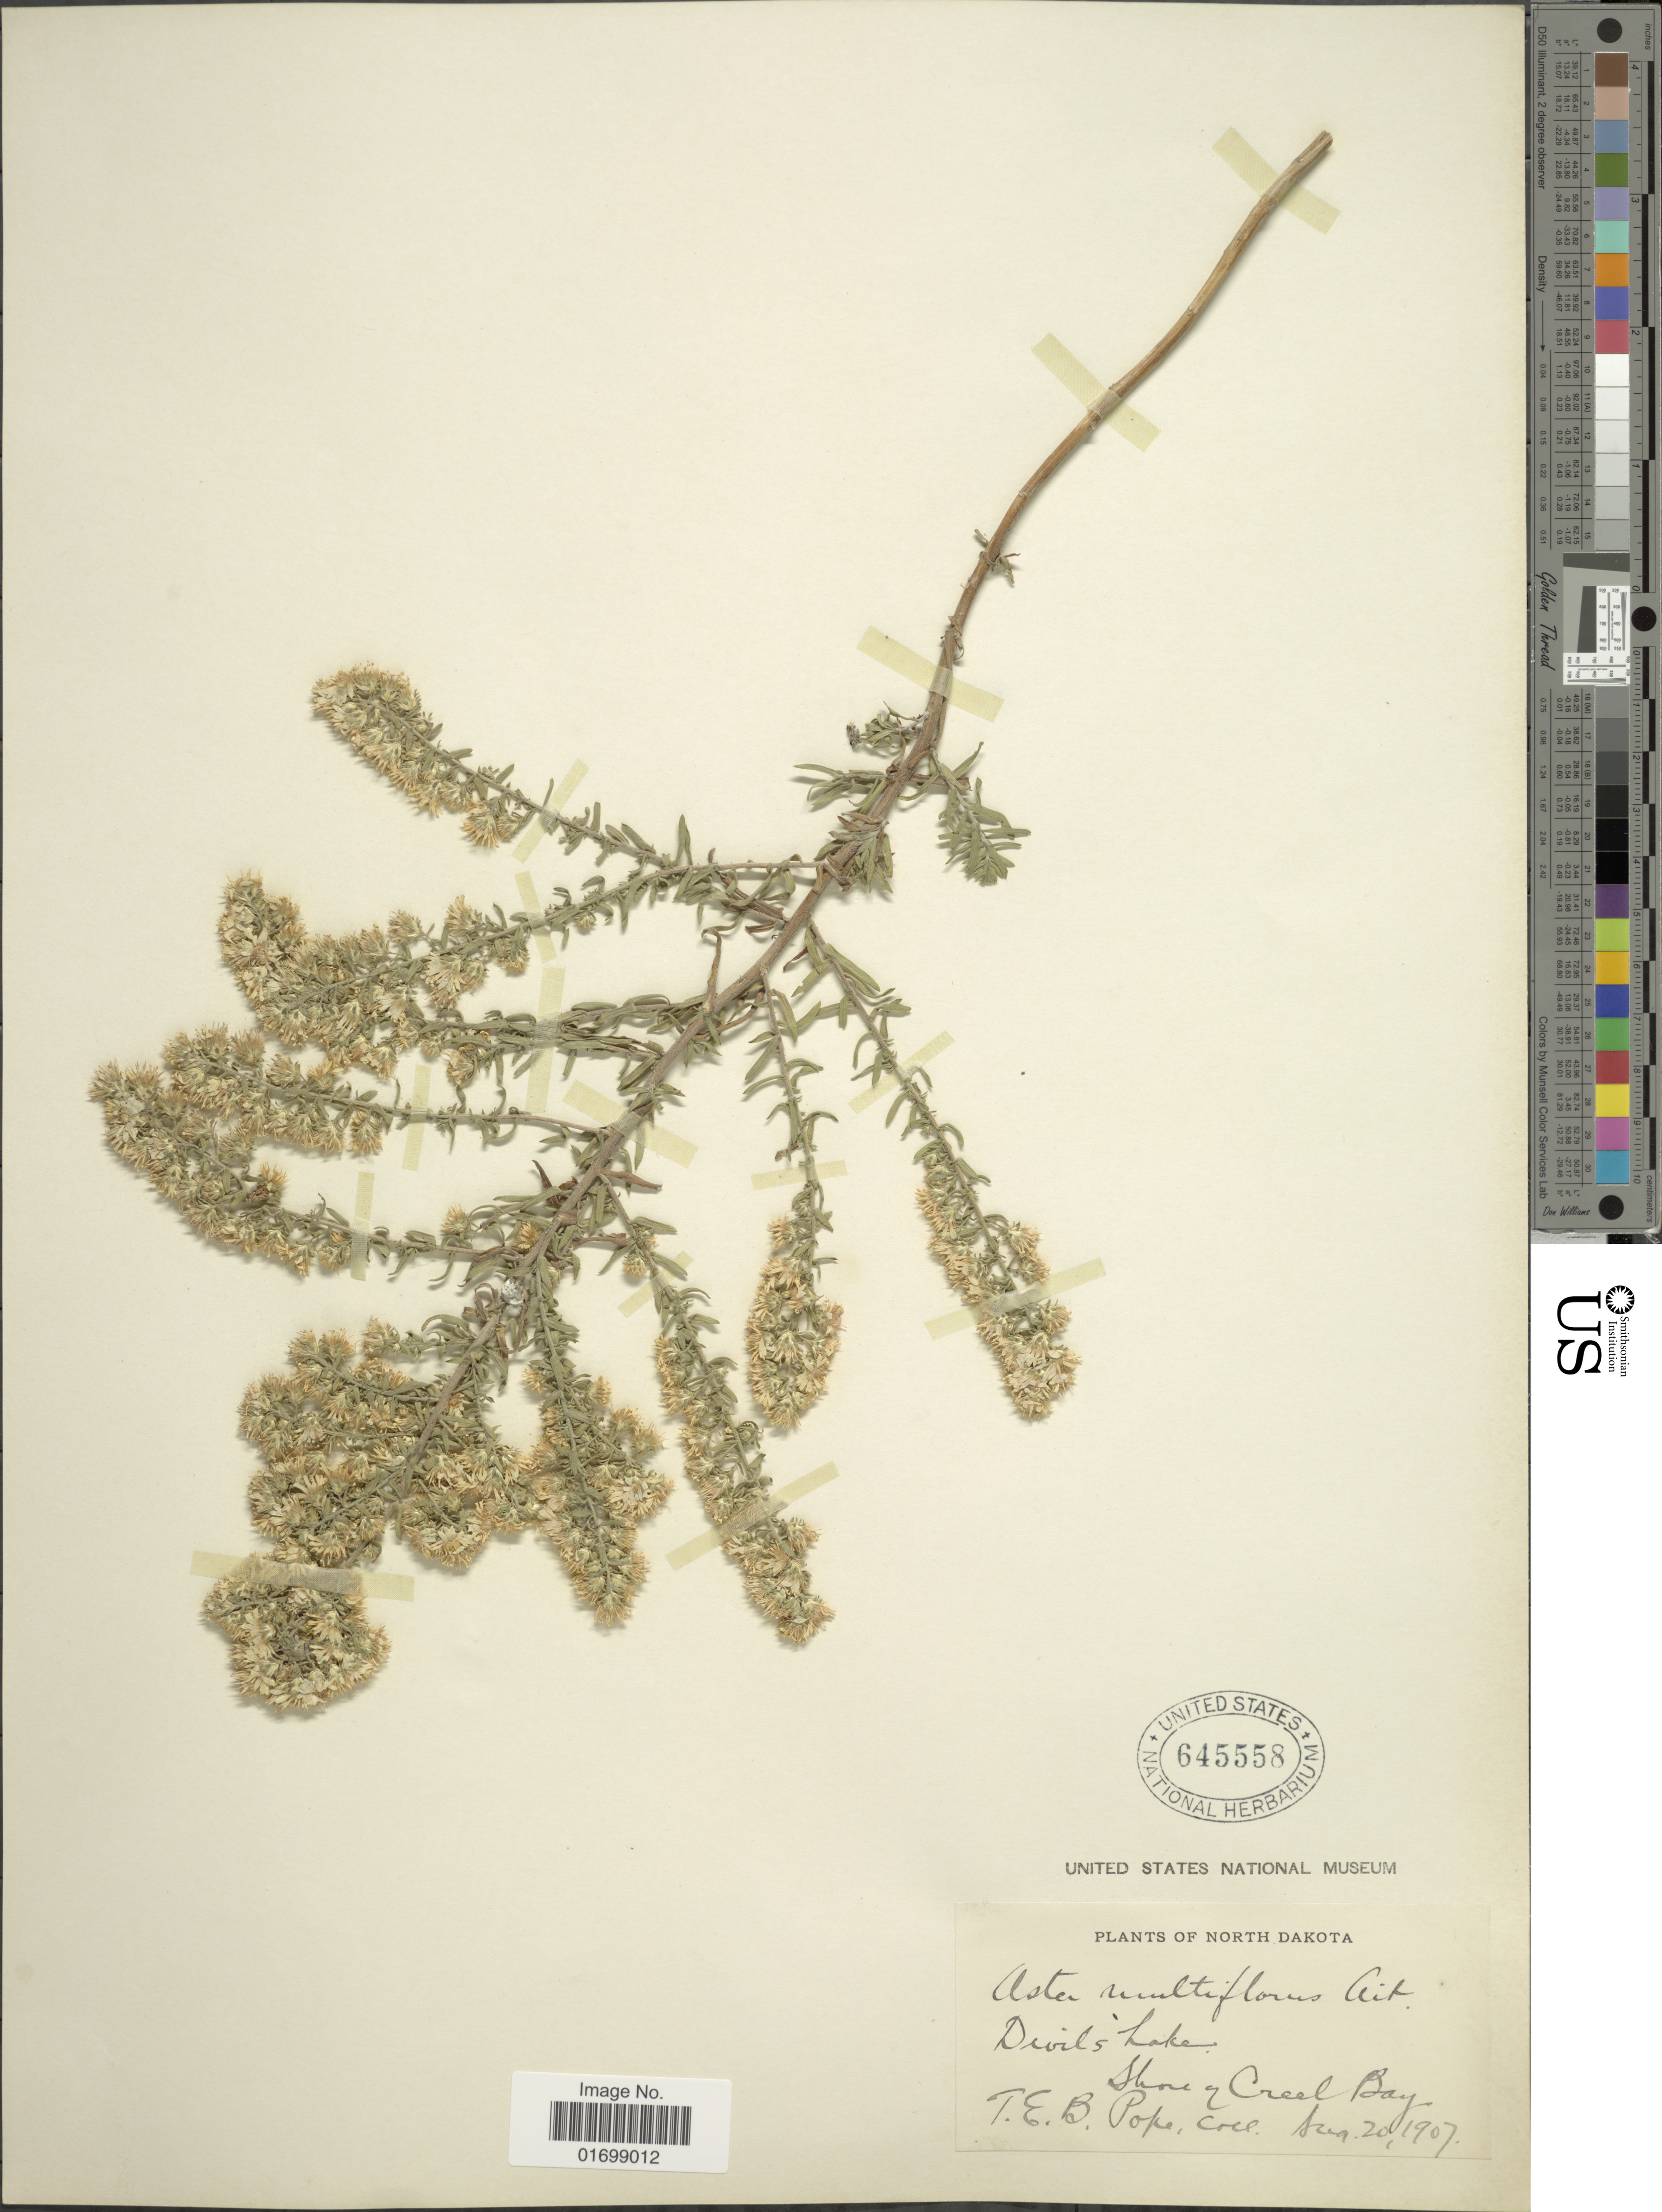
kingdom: Plantae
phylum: Tracheophyta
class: Magnoliopsida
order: Asterales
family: Asteraceae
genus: Symphyotrichum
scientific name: Symphyotrichum ericoides var. prostratum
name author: (Kuntze) G.L. Nesom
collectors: T. Poke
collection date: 1907-08-20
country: United States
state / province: North Dakota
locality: Devil's Lake, shore of Creek Bay.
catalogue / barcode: US 645558